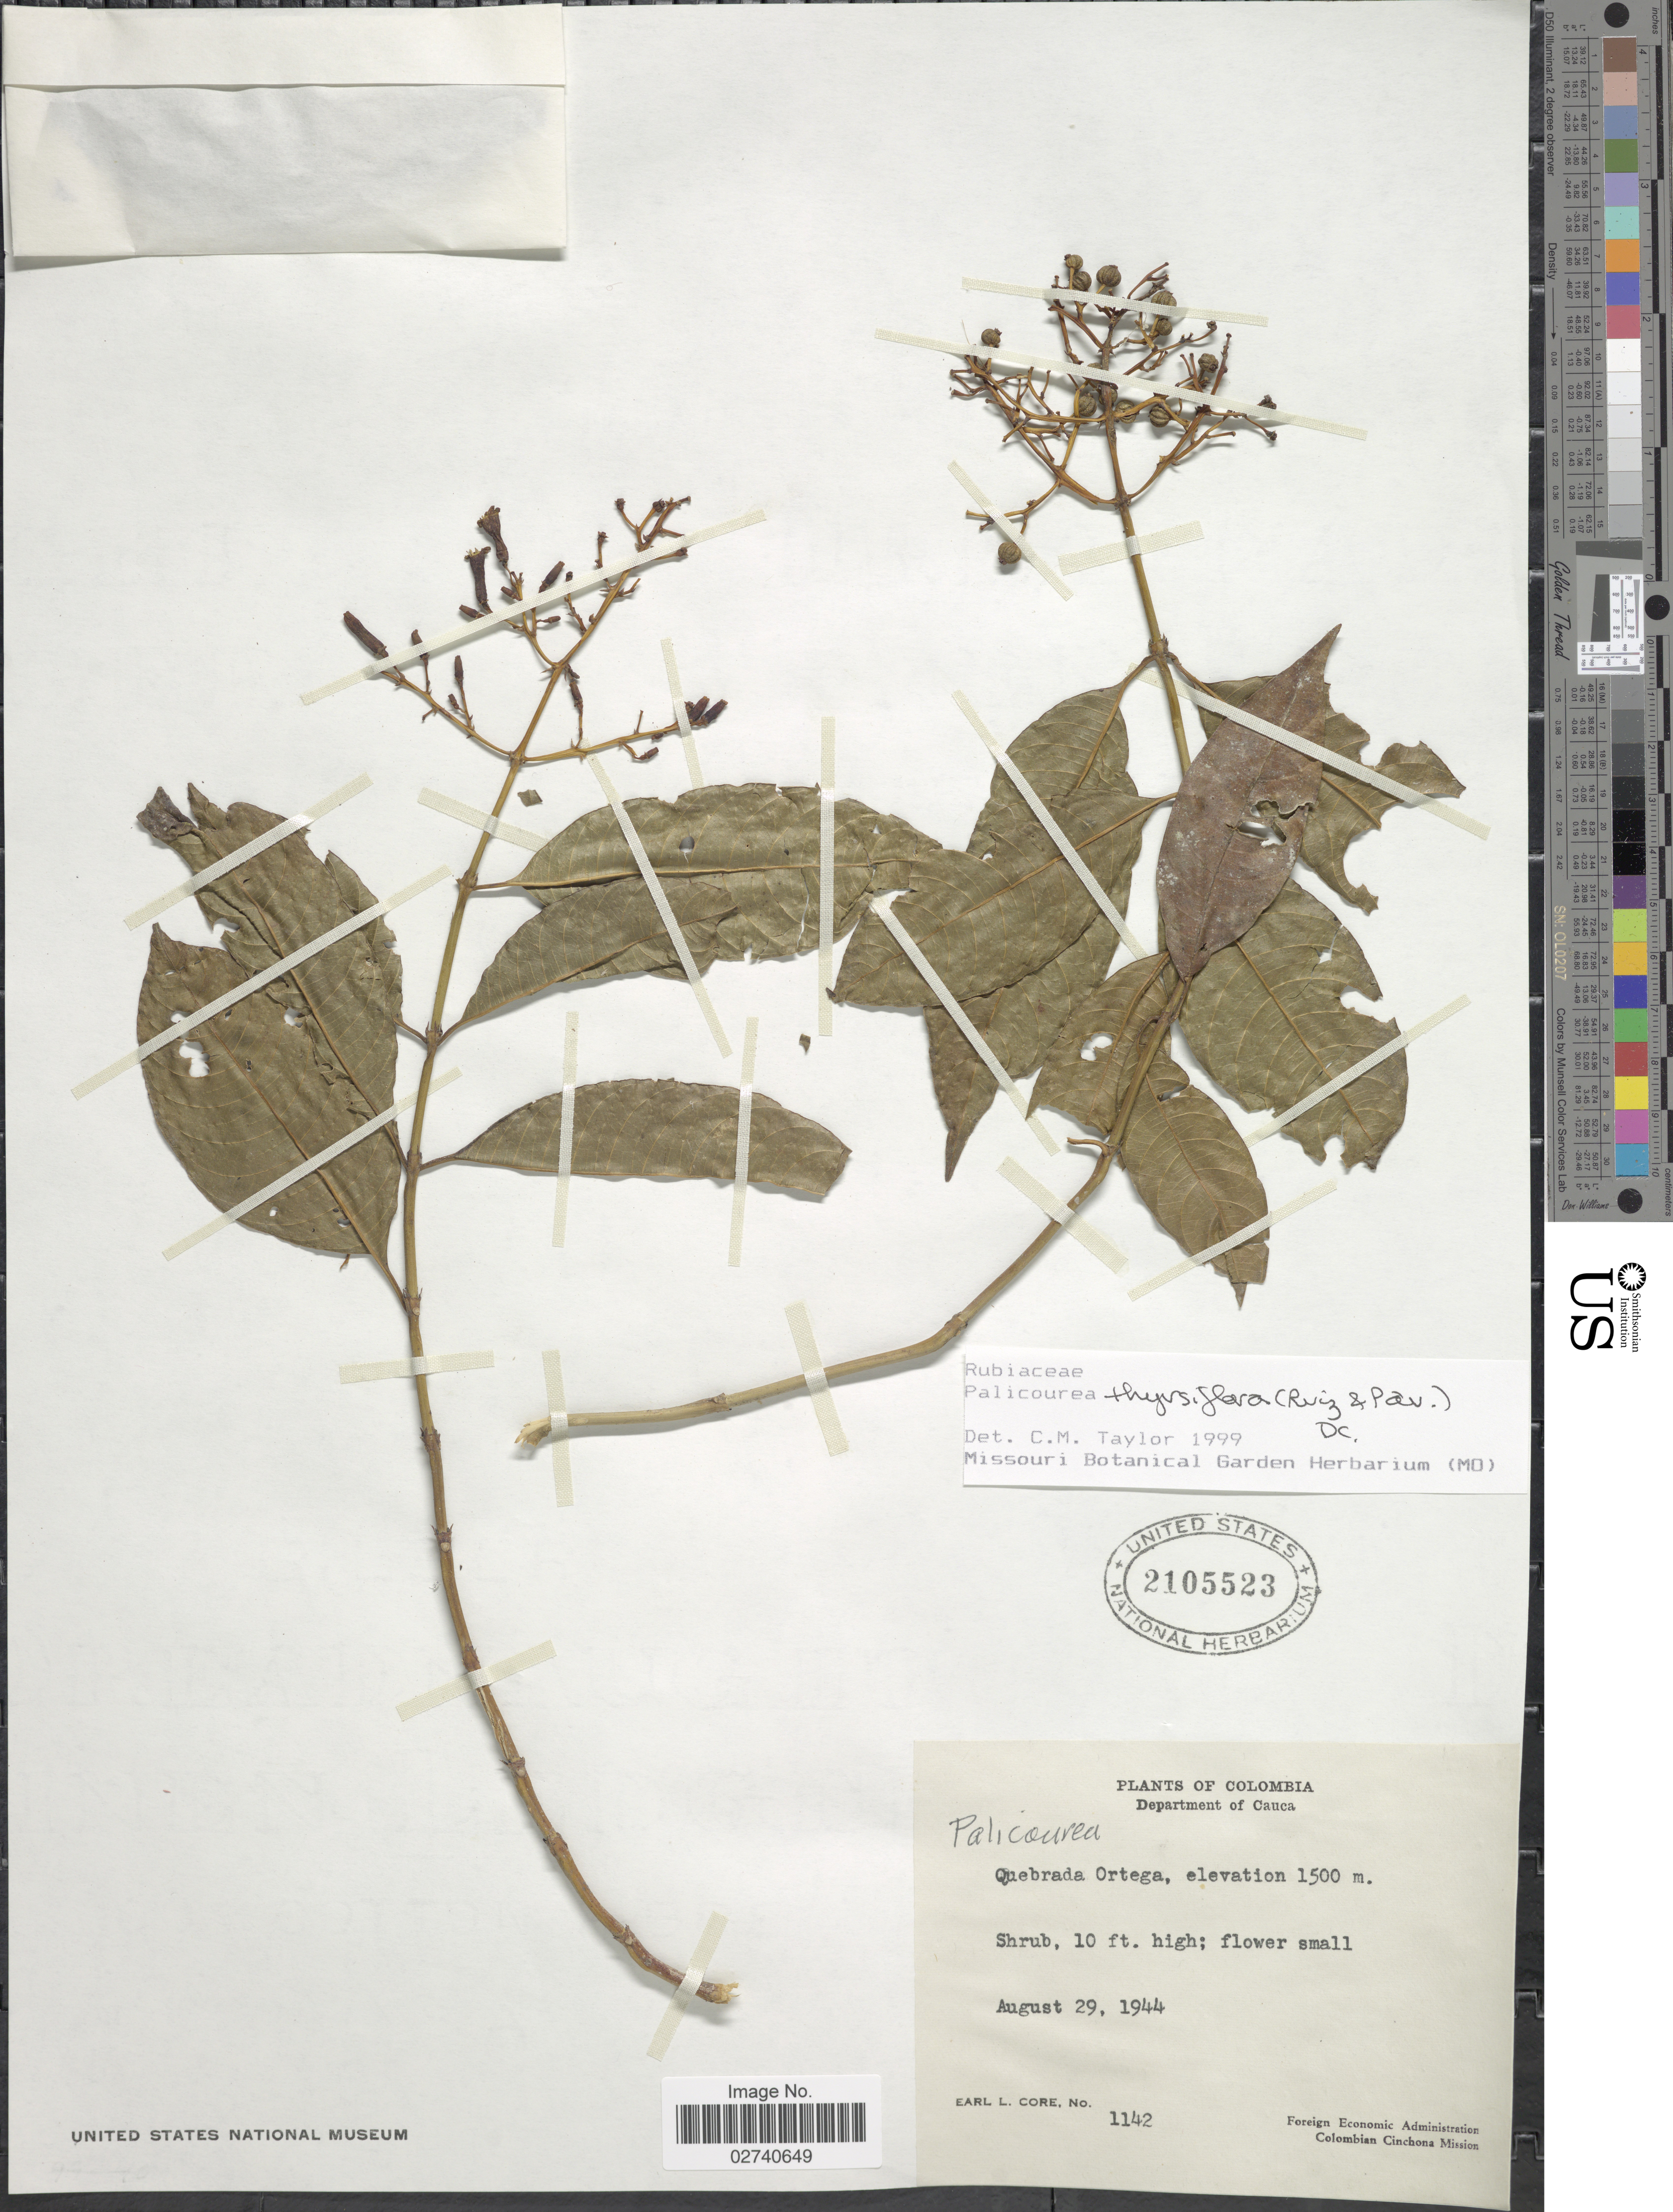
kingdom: Plantae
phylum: Tracheophyta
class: Magnoliopsida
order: Gentianales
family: Rubiaceae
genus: Palicourea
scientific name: Palicourea thyrsiflora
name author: (Ruiz & Pav.) DC.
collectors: E. L. Core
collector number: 1142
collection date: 1944-08-29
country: Colombia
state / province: Cauca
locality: Quebrada Ortega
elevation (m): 1500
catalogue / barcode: US 2105523